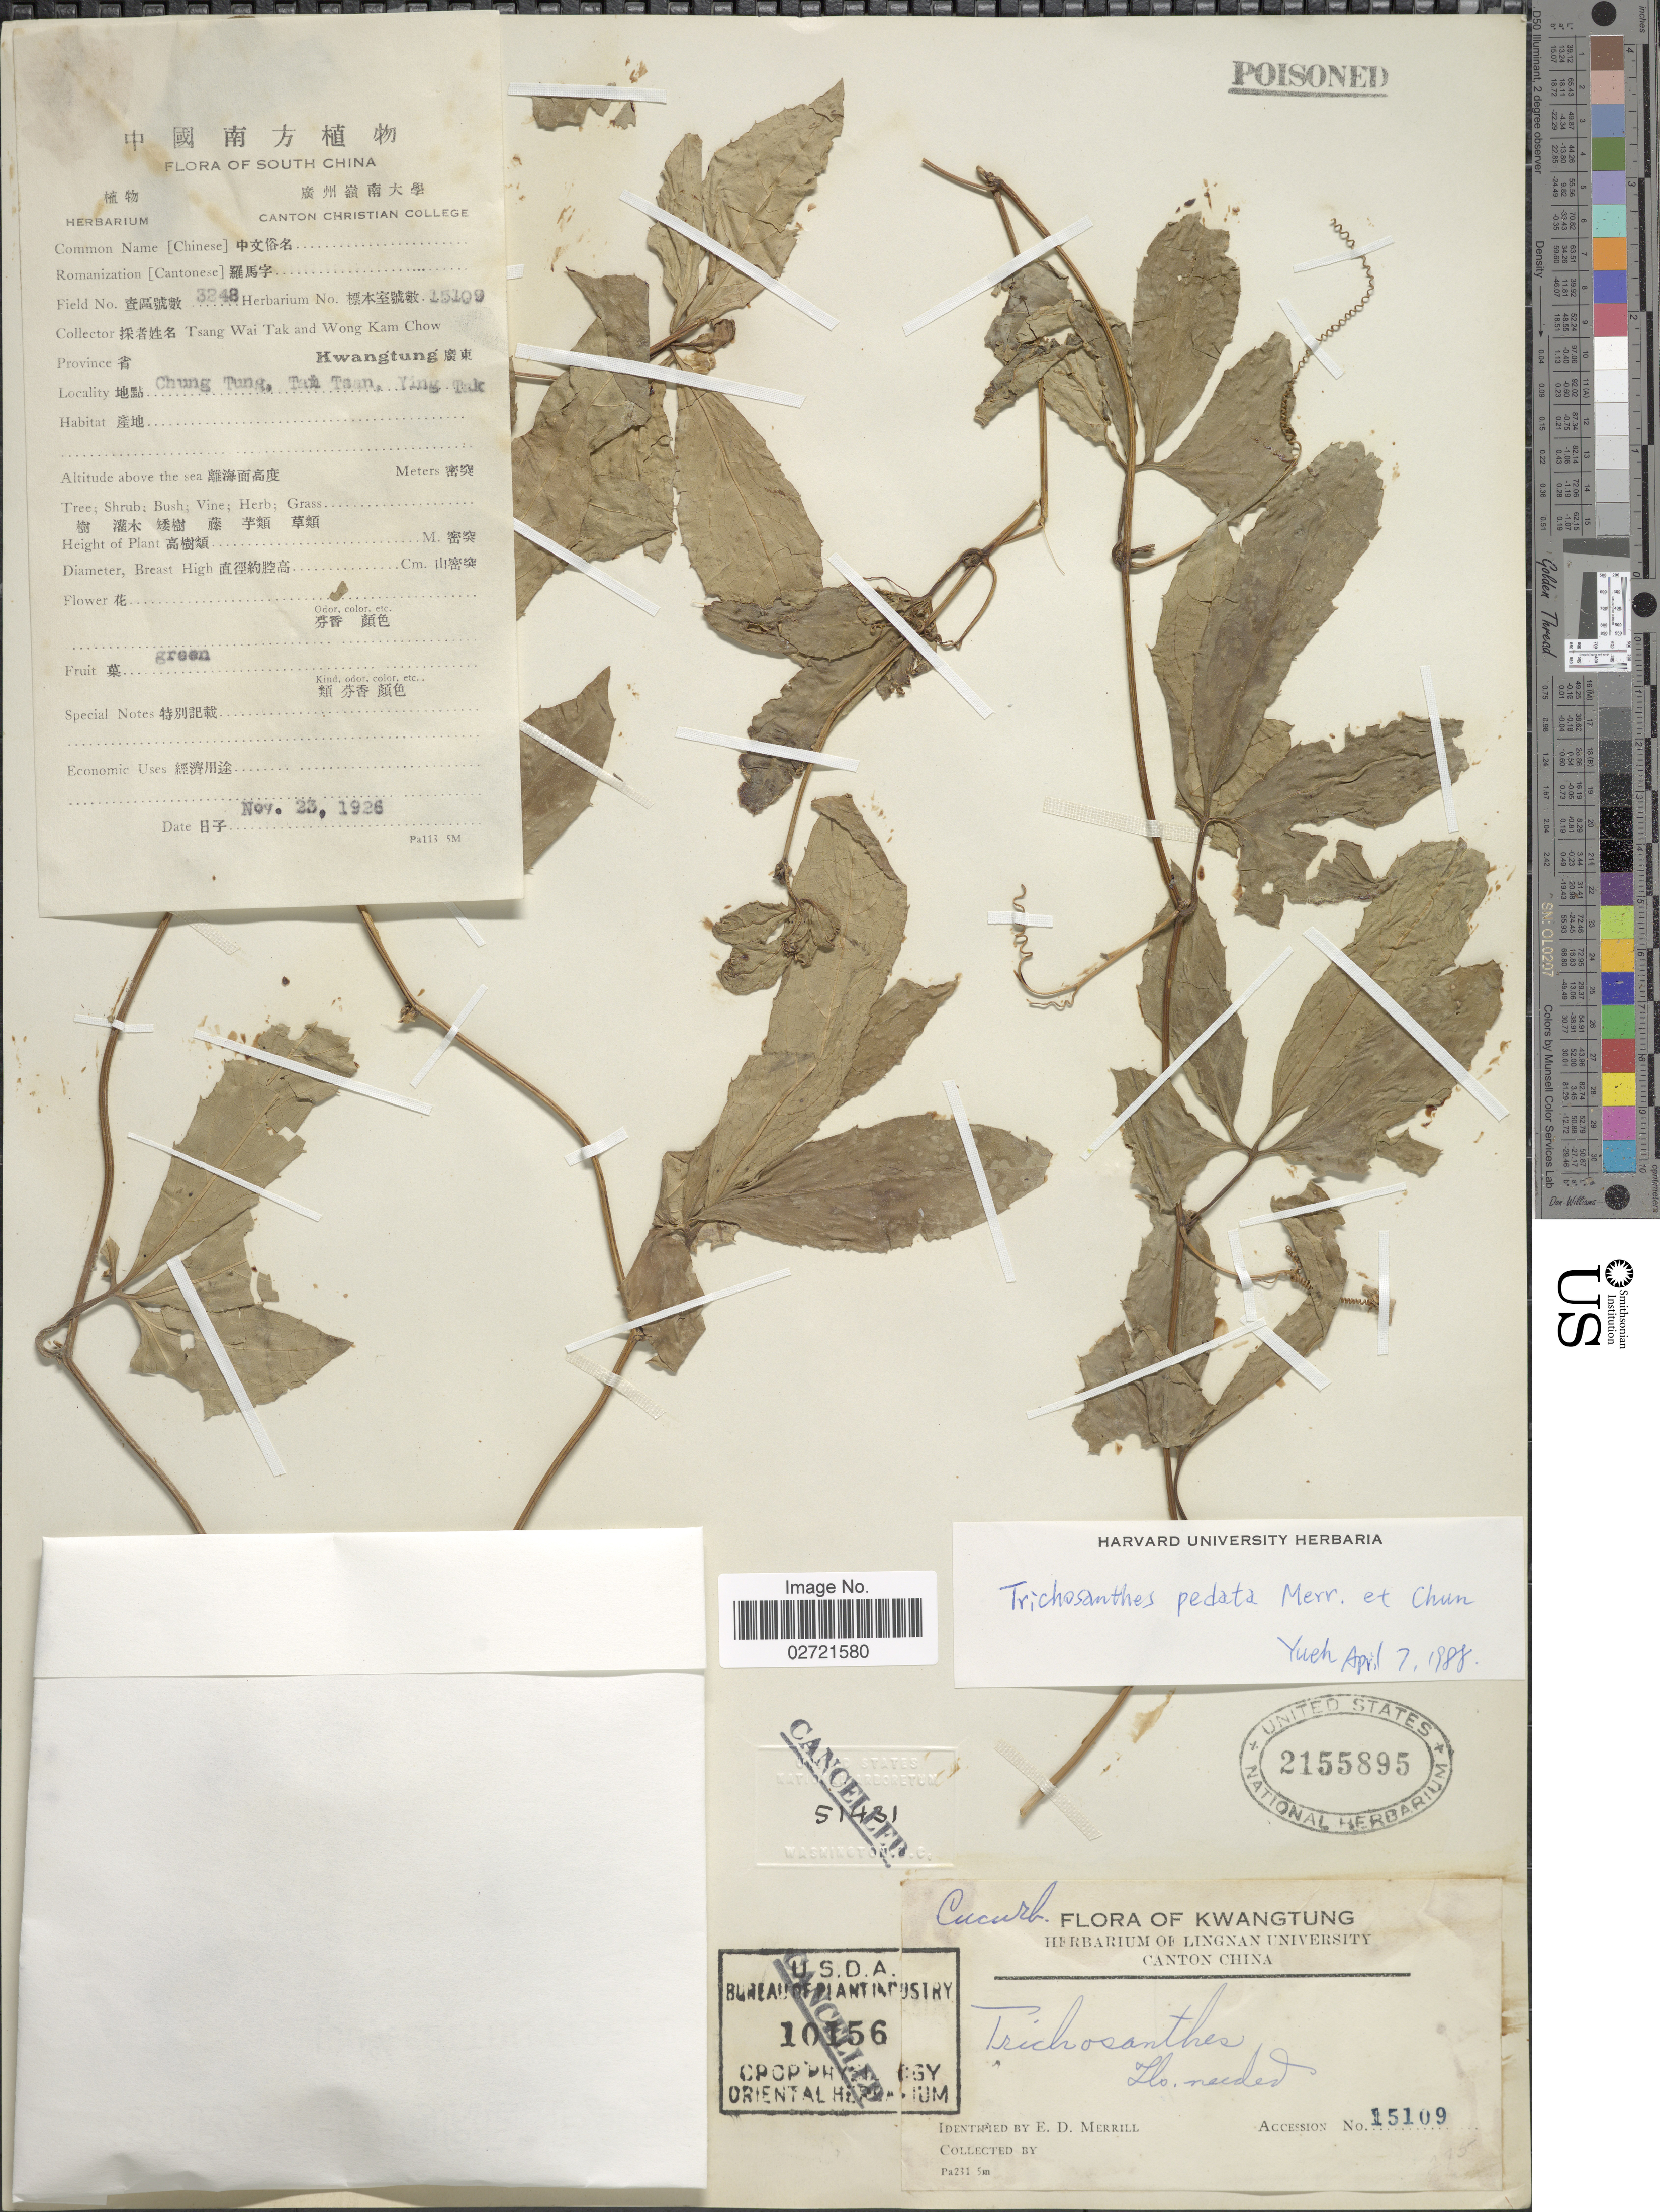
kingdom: Plantae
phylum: Tracheophyta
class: Magnoliopsida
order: Cucurbitales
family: Cucurbitaceae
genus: Trichosanthes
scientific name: Trichosanthes pedata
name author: Merr. & Chun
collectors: W. T. Tsang & W. Chow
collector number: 3248/15109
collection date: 1926-11-23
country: China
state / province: Guangdong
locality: Kwangtung, Chung Tung, Tan Taan, Ying Tak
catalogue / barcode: US 2155895